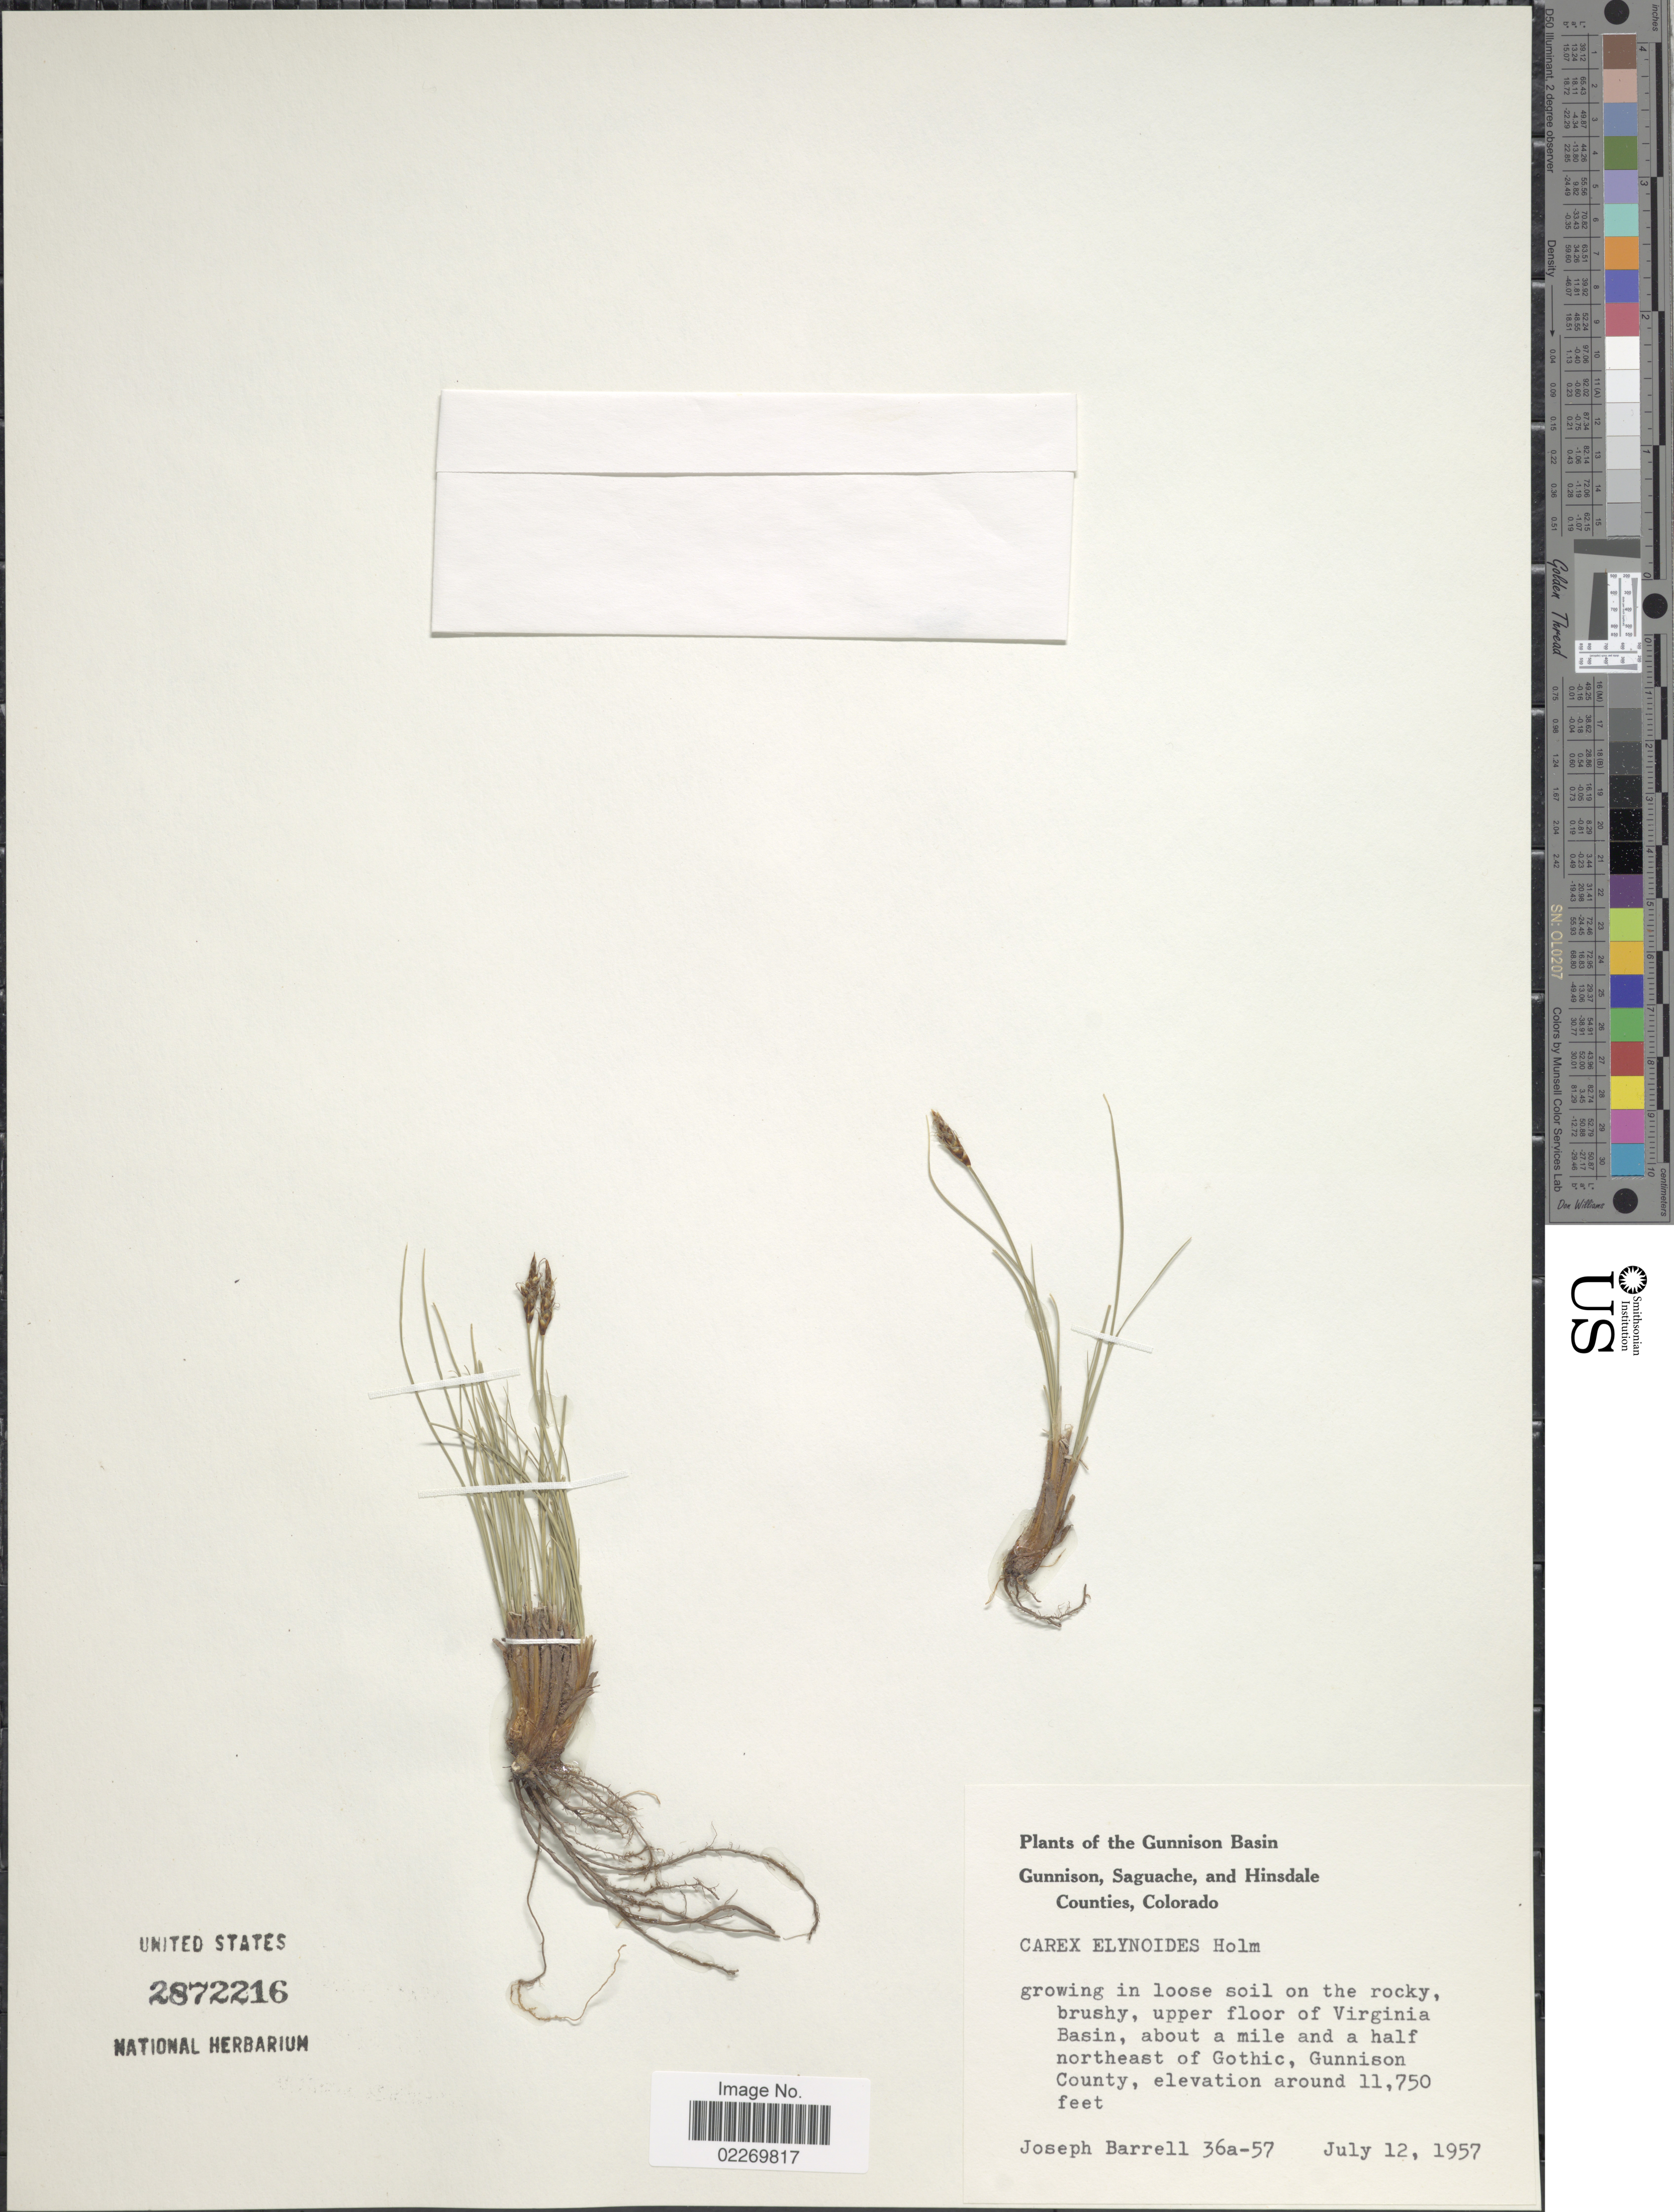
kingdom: Plantae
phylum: Tracheophyta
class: Liliopsida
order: Poales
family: Cyperaceae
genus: Carex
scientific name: Carex elynoides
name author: Holm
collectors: J. Barrell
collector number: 36a-57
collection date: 1957-07-12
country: United States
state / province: Colorado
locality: Gunnison Basin. Gunnison, Saguache, and Hinsdale Counties. Growing in loose soil on the rocky, brushy, upper floor of Virginia Basin, about a mile and a half northeast of Gothic, Gunnison County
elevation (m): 3581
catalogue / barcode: US 2872216